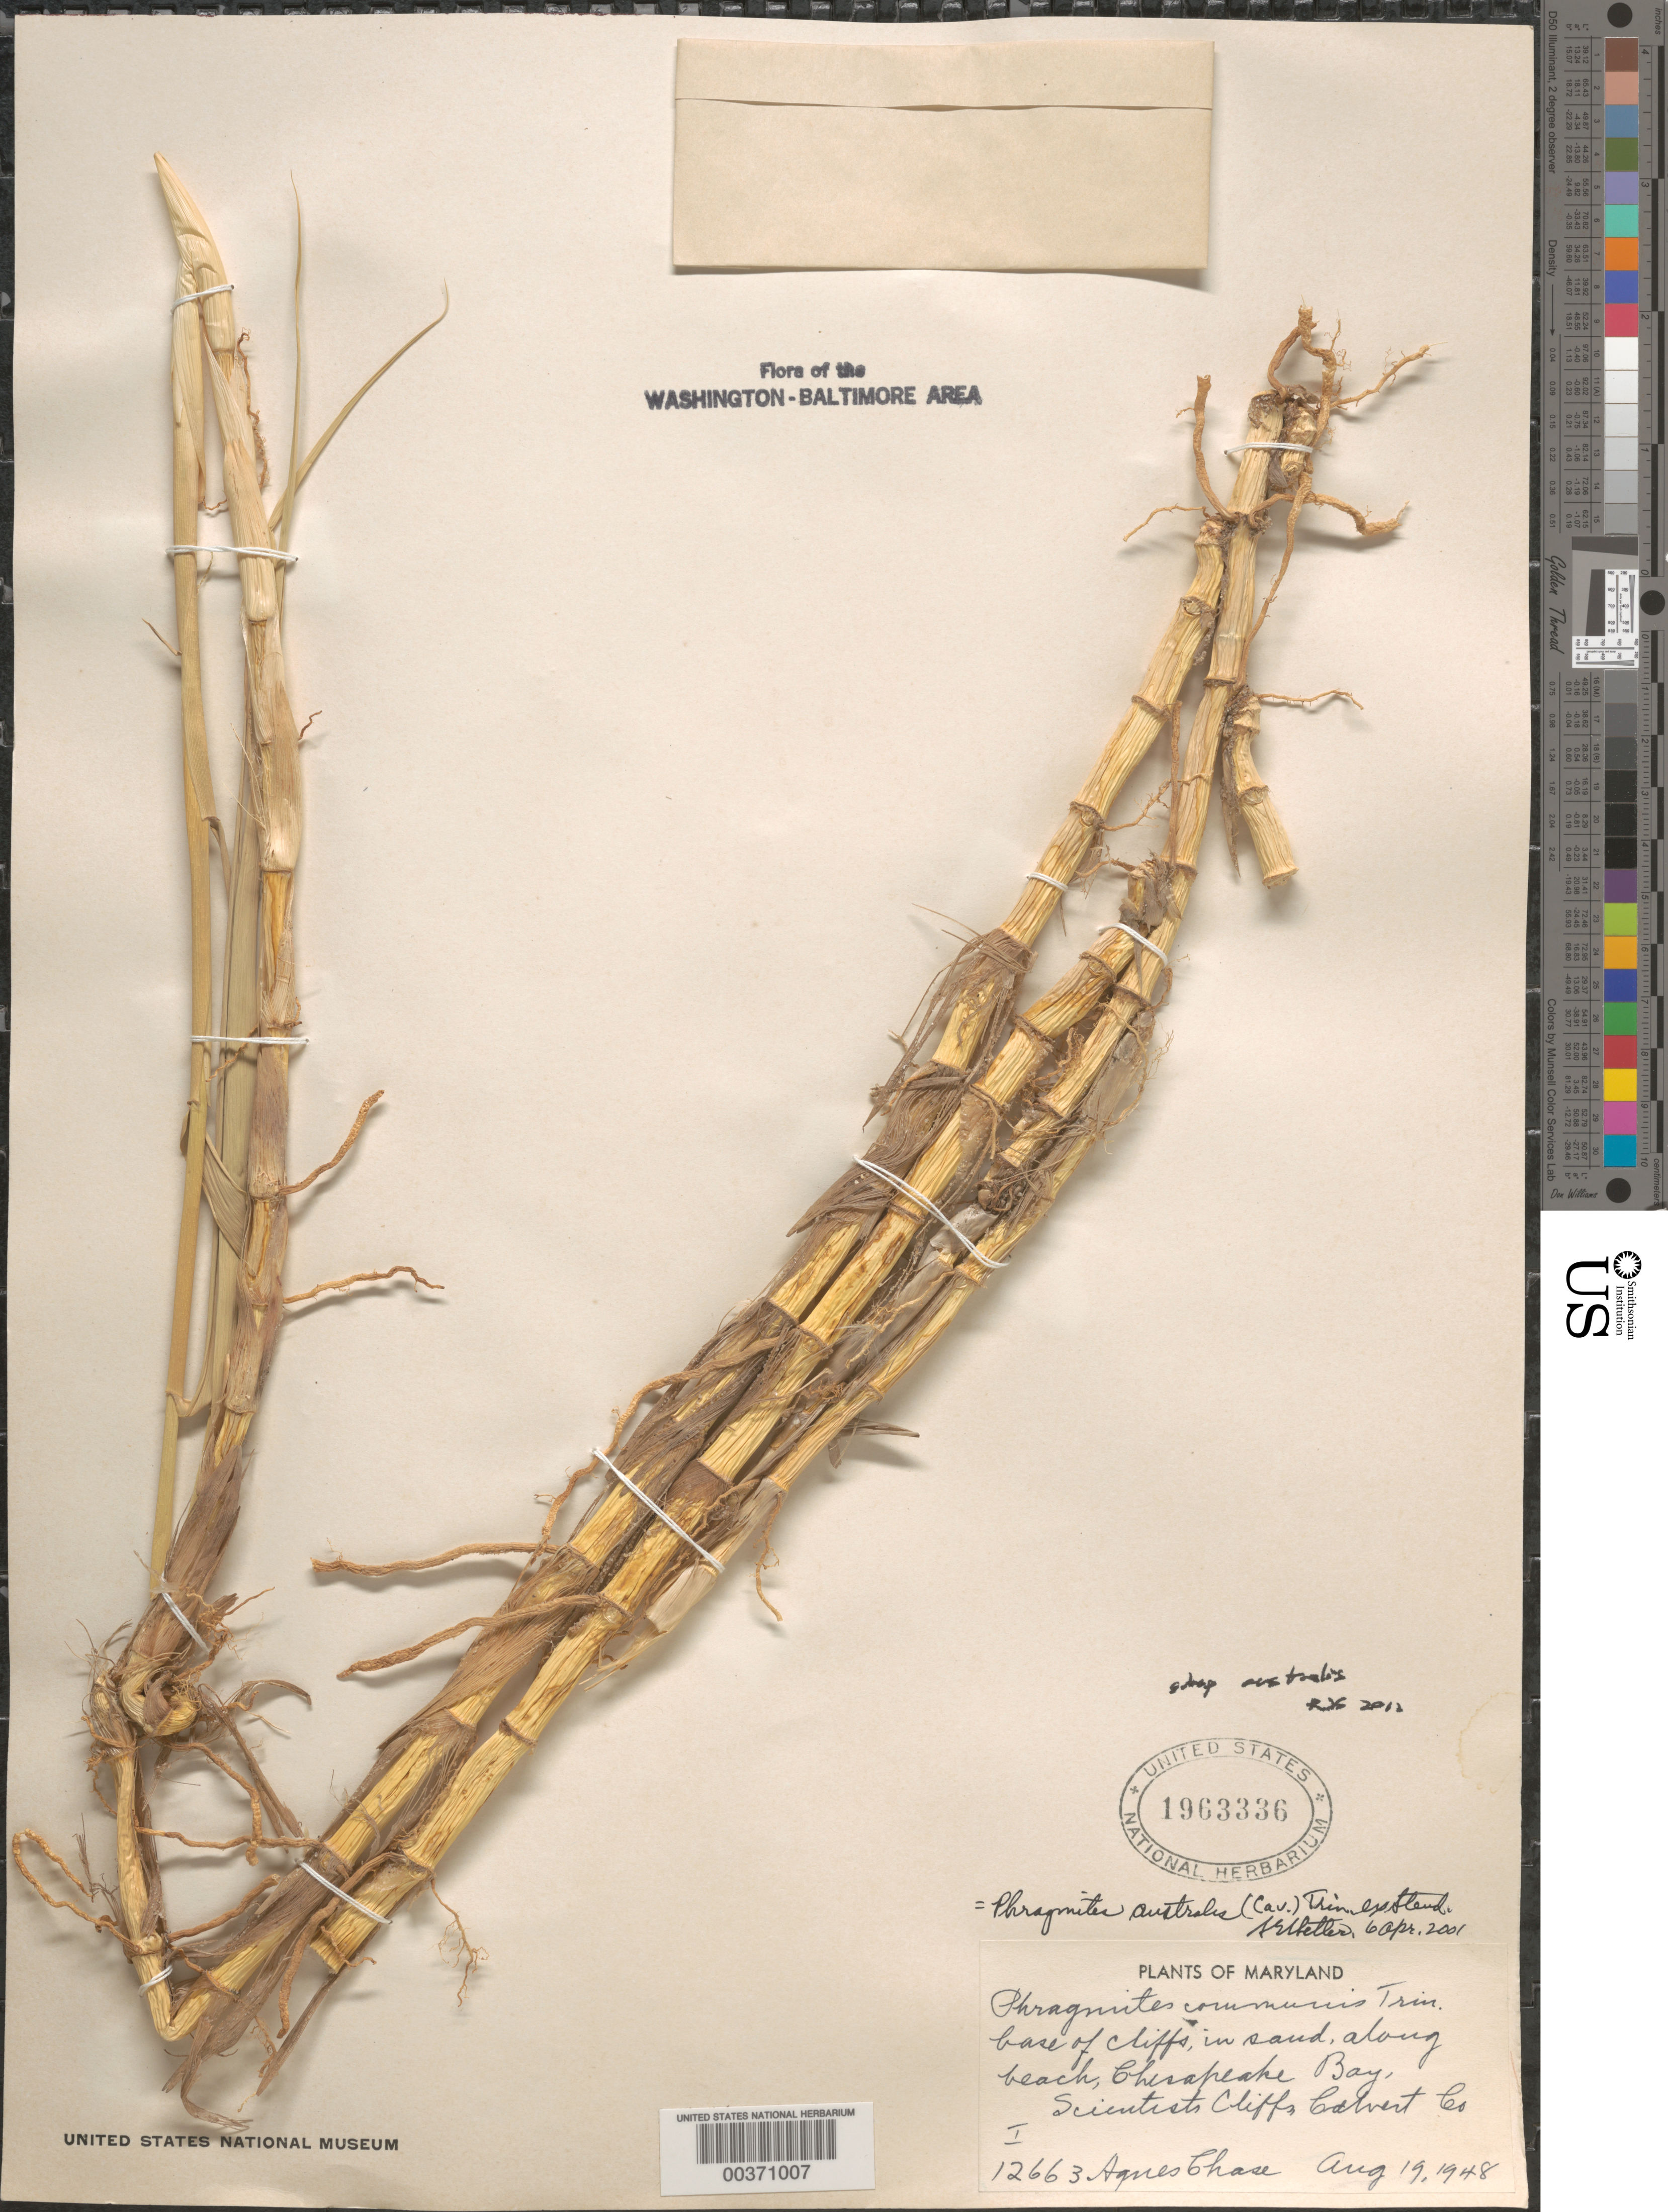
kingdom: Plantae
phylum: Tracheophyta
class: Liliopsida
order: Poales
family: Poaceae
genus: Phragmites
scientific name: Phragmites australis subsp. australis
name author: (Cav.) Trin. ex Steud.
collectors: A. Chase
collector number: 12663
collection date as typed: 19 Aug 1948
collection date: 1948-08-19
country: United States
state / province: Maryland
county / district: Calvert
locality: Chesapeake Bay, Scientists Cliffs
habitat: Base of cliff in sand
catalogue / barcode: US 1963336